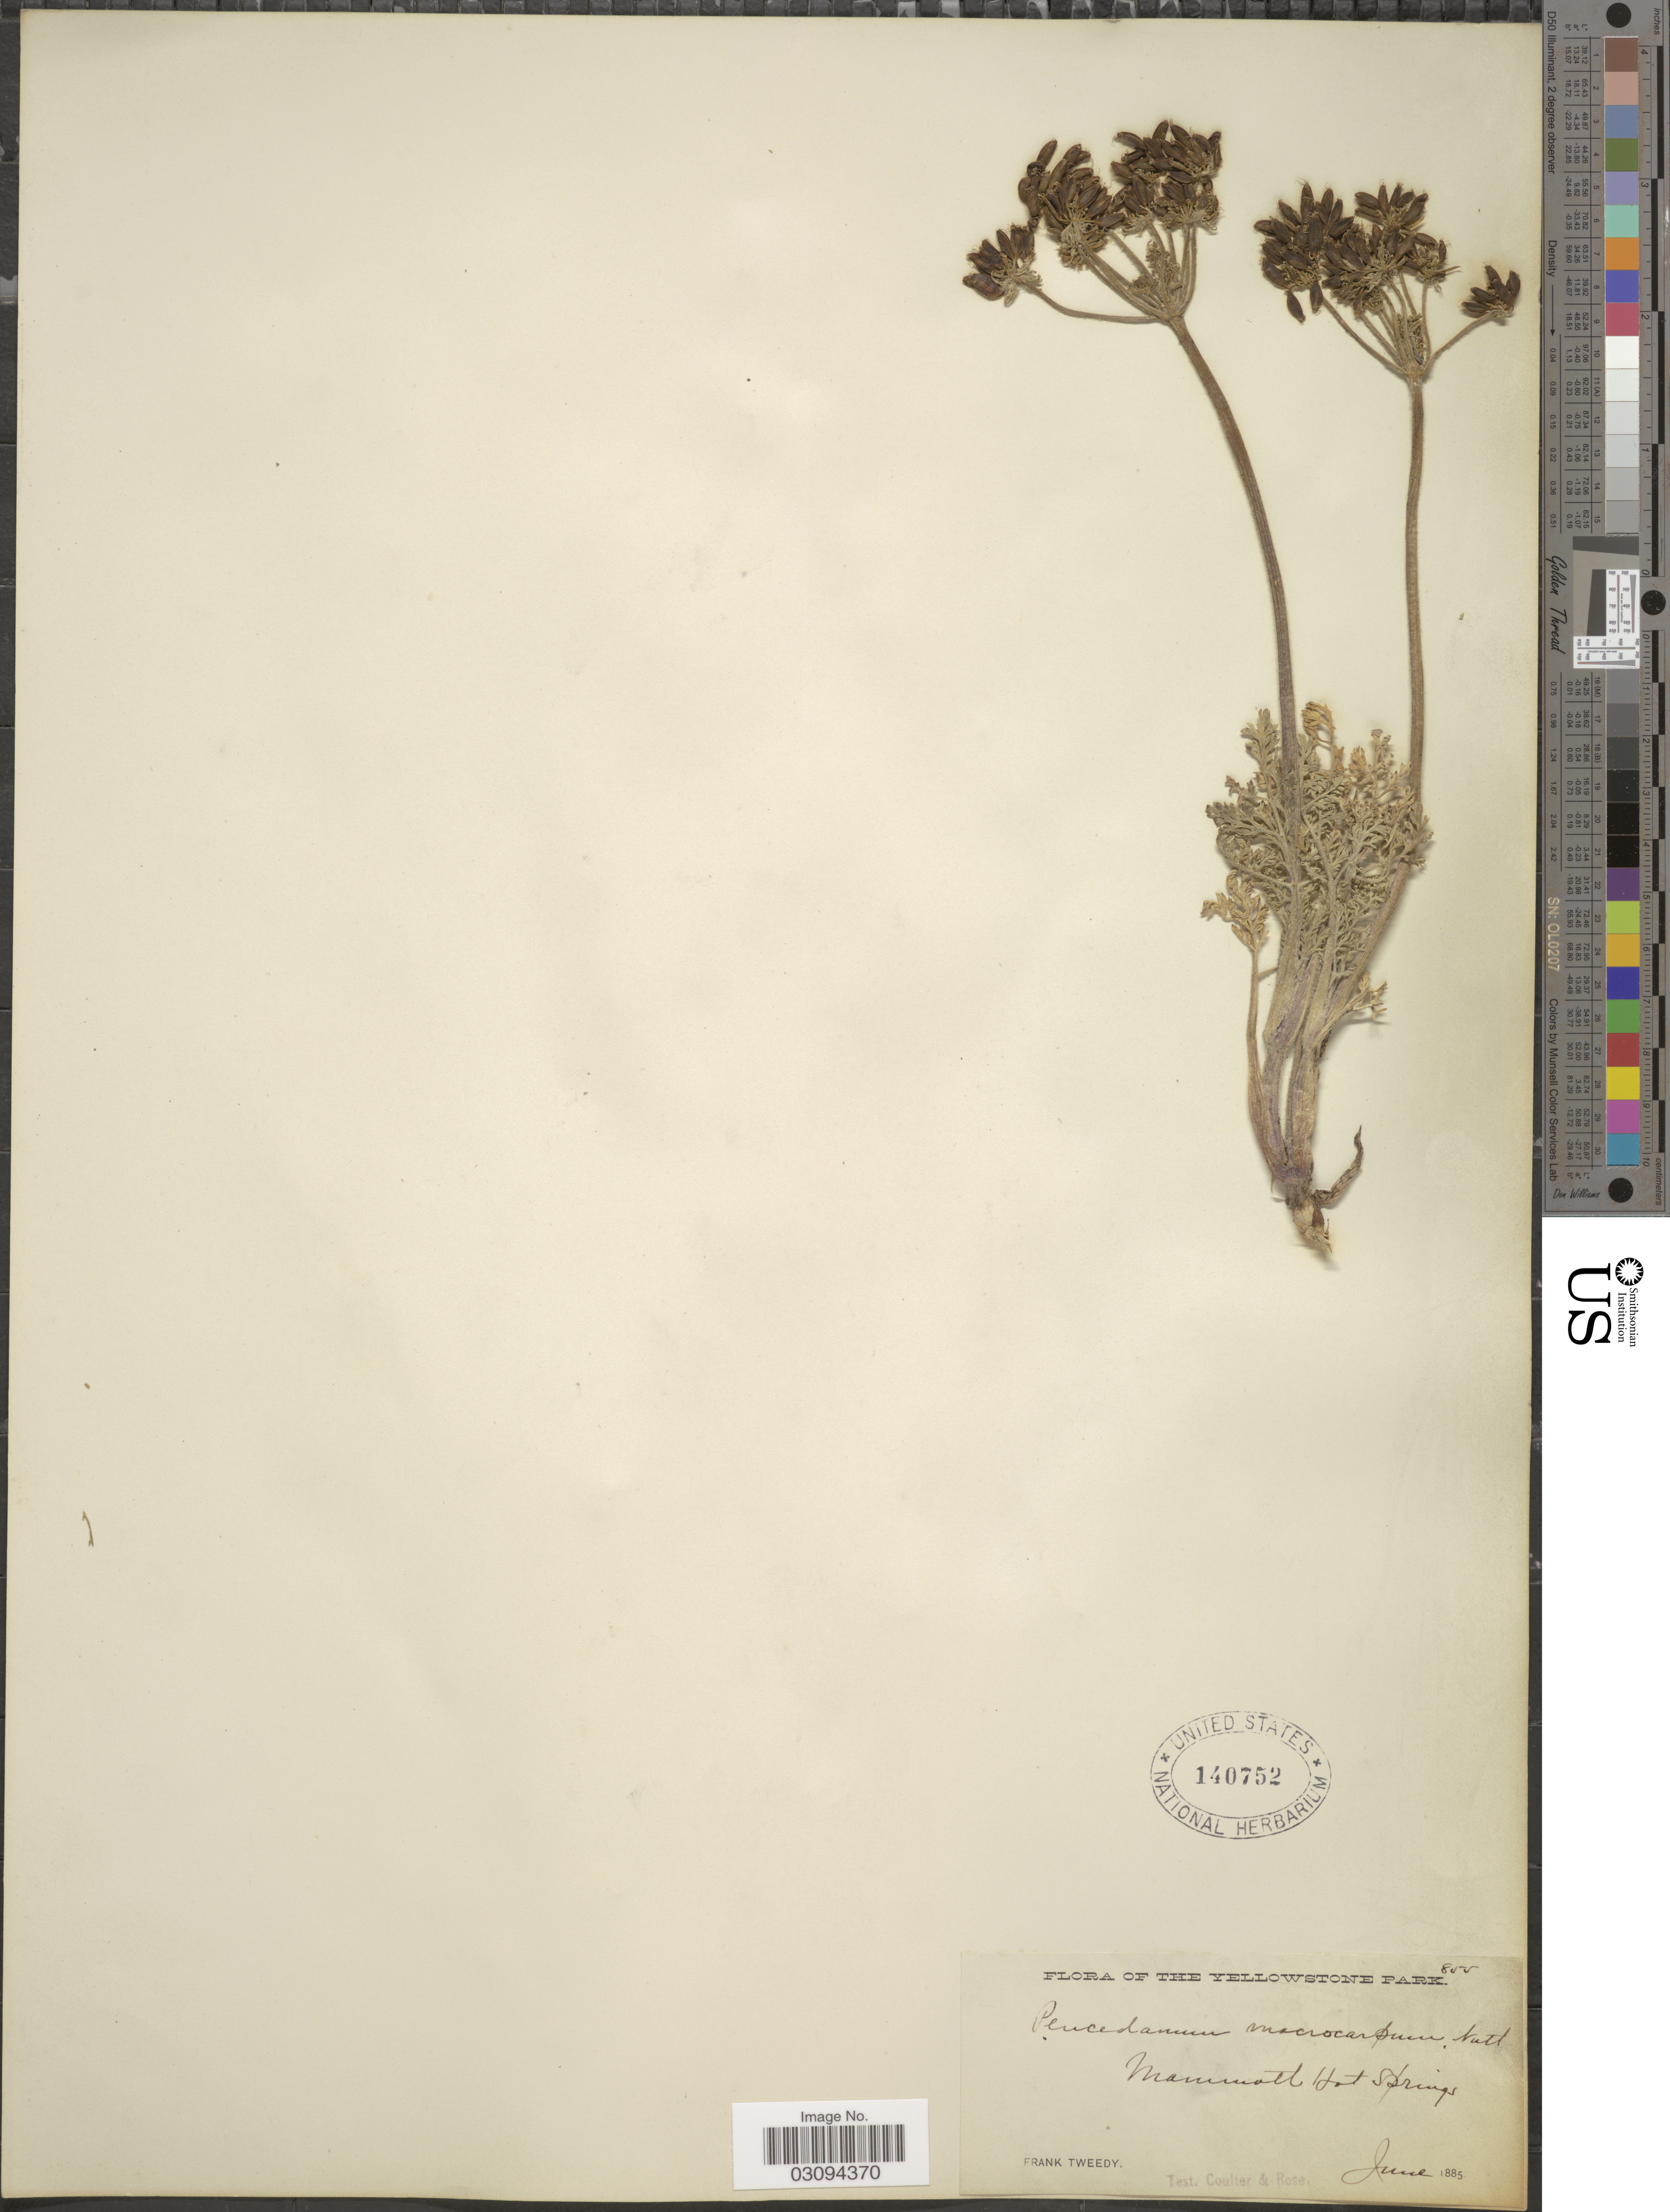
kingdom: Plantae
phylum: Tracheophyta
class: Magnoliopsida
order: Apiales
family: Apiaceae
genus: Lomatium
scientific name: Lomatium macrocarpum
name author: (Hook. et al.) J.M. Coult. & Rose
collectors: F. Tweedy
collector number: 855*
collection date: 1885-06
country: United States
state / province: Wyoming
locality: Yellowstone Park. Mammoth Hot Springs.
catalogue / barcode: US 140752